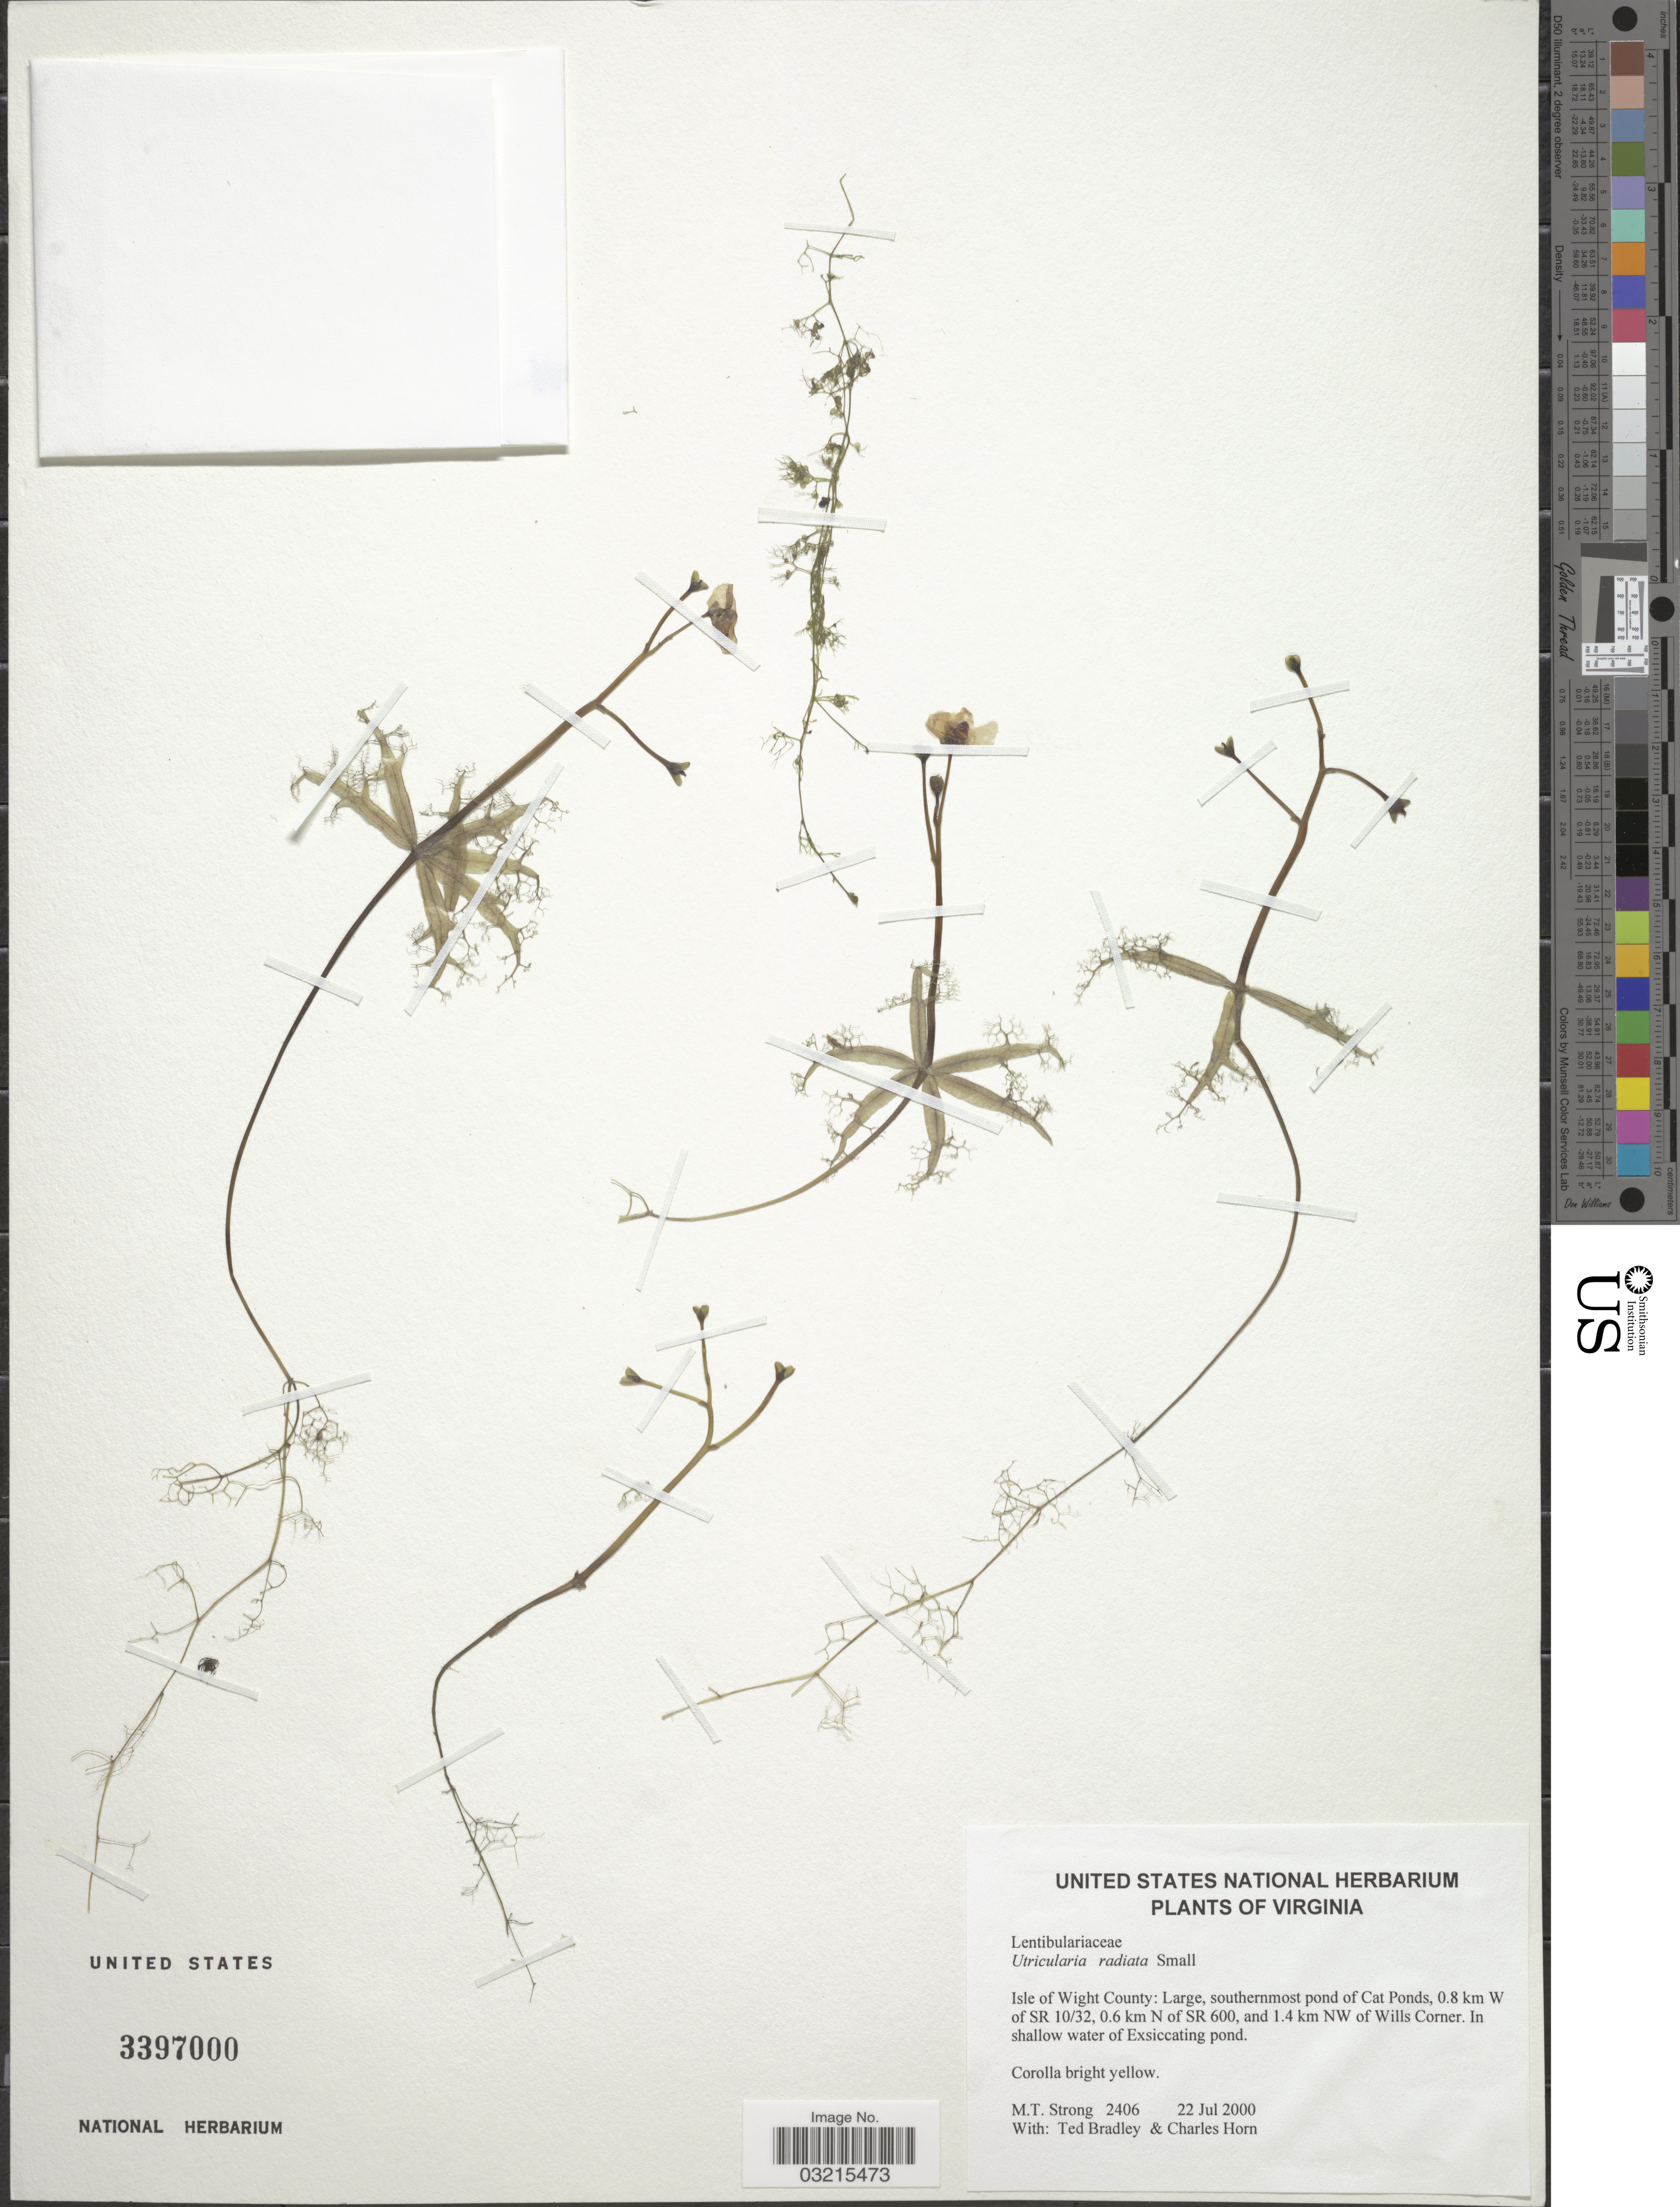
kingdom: Plantae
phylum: Tracheophyta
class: Magnoliopsida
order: Lamiales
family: Lentibulariaceae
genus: Utricularia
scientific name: Utricularia radiata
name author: Small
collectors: M. T. Strong, T. Bradley & C. Horn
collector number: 2406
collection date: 2000-07-22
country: United States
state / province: Virginia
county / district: Isle of Wight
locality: Isle of Wight County: Large, southernmost pond of Cat Ponds, 0.8 km W of SR 10/32, 0.6 km N of SR 600, and 1.4 km NW of Wills Corner.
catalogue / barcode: US 3397000